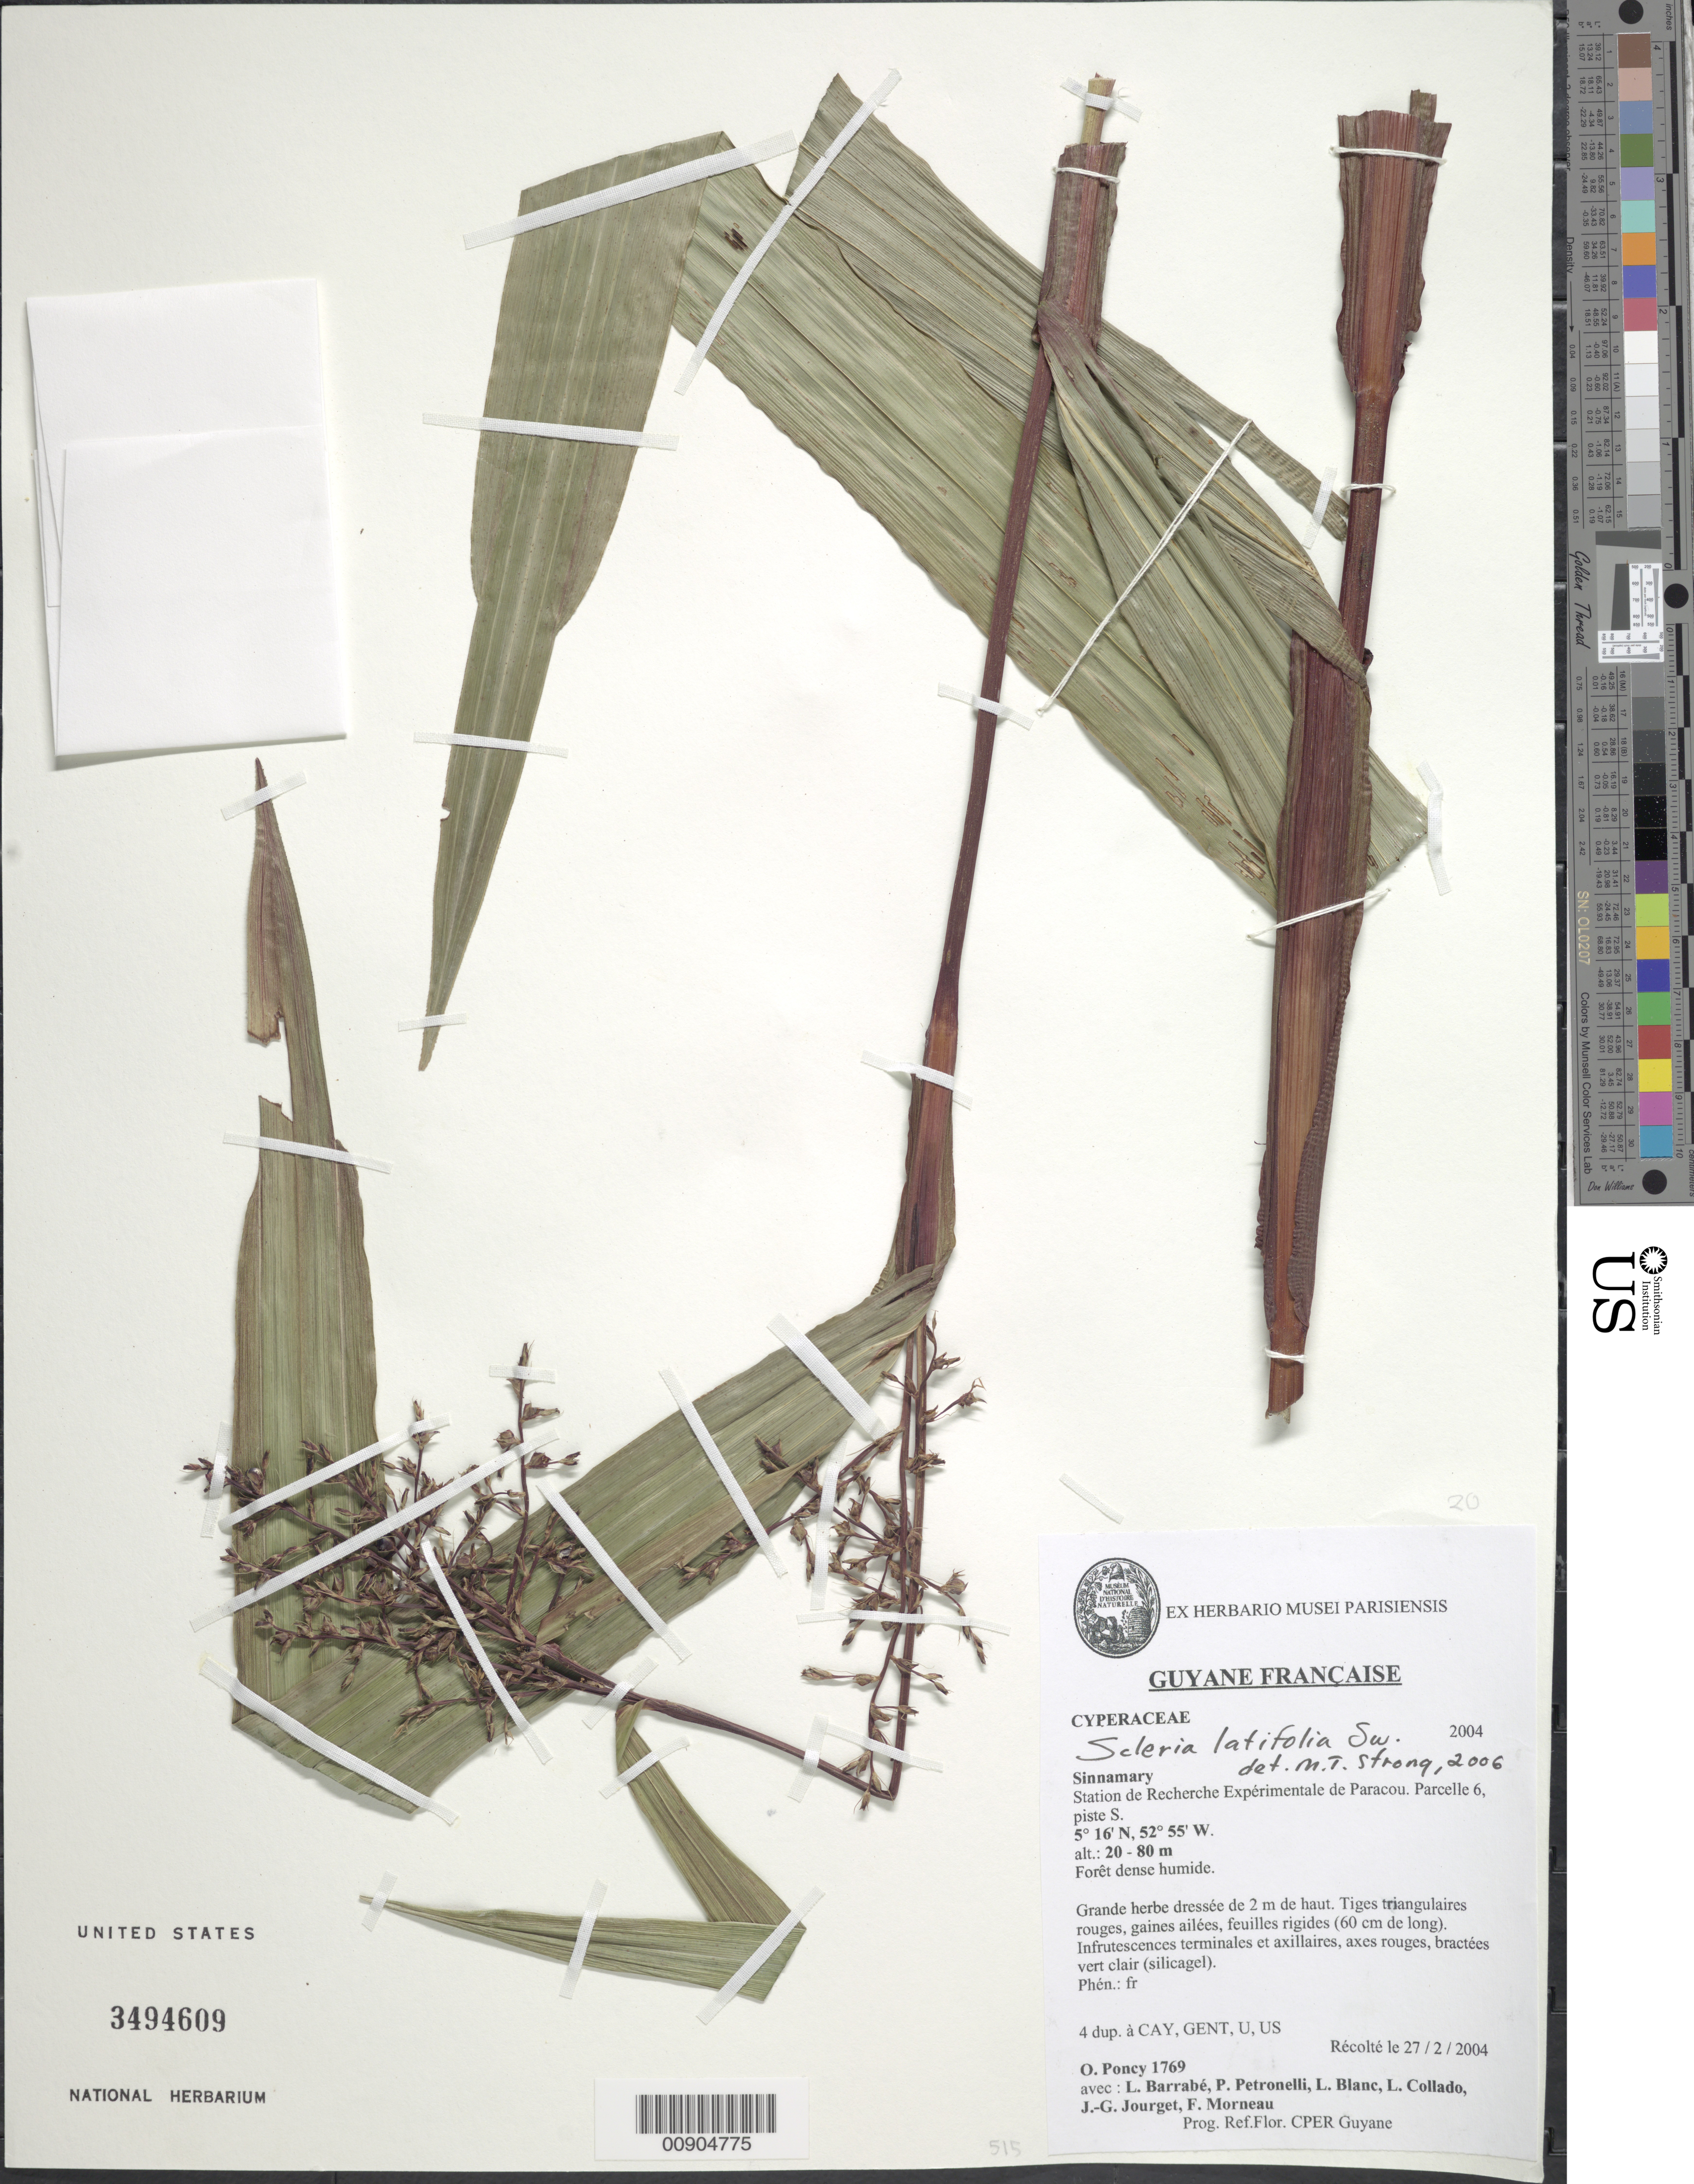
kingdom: Plantae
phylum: Tracheophyta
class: Liliopsida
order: Poales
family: Cyperaceae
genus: Scleria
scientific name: Scleria latifolia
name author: Sw.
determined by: Strong, M. T., (US), Smithsonian Institution - National Museum of Natural History (UNITED STATES)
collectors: O. Poncy, L. Barrabé, P. Petronelli, L. Blanc, L. Collado, J. Jourget & F. Morneau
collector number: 1769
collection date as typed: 27-Feb-04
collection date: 2004-02-27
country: French Guiana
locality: Sinnamary, Station de Recherche Expérimental de Paracou. Parcelle 6, piste S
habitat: Forêt dense humide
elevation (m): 20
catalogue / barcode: US 3494609